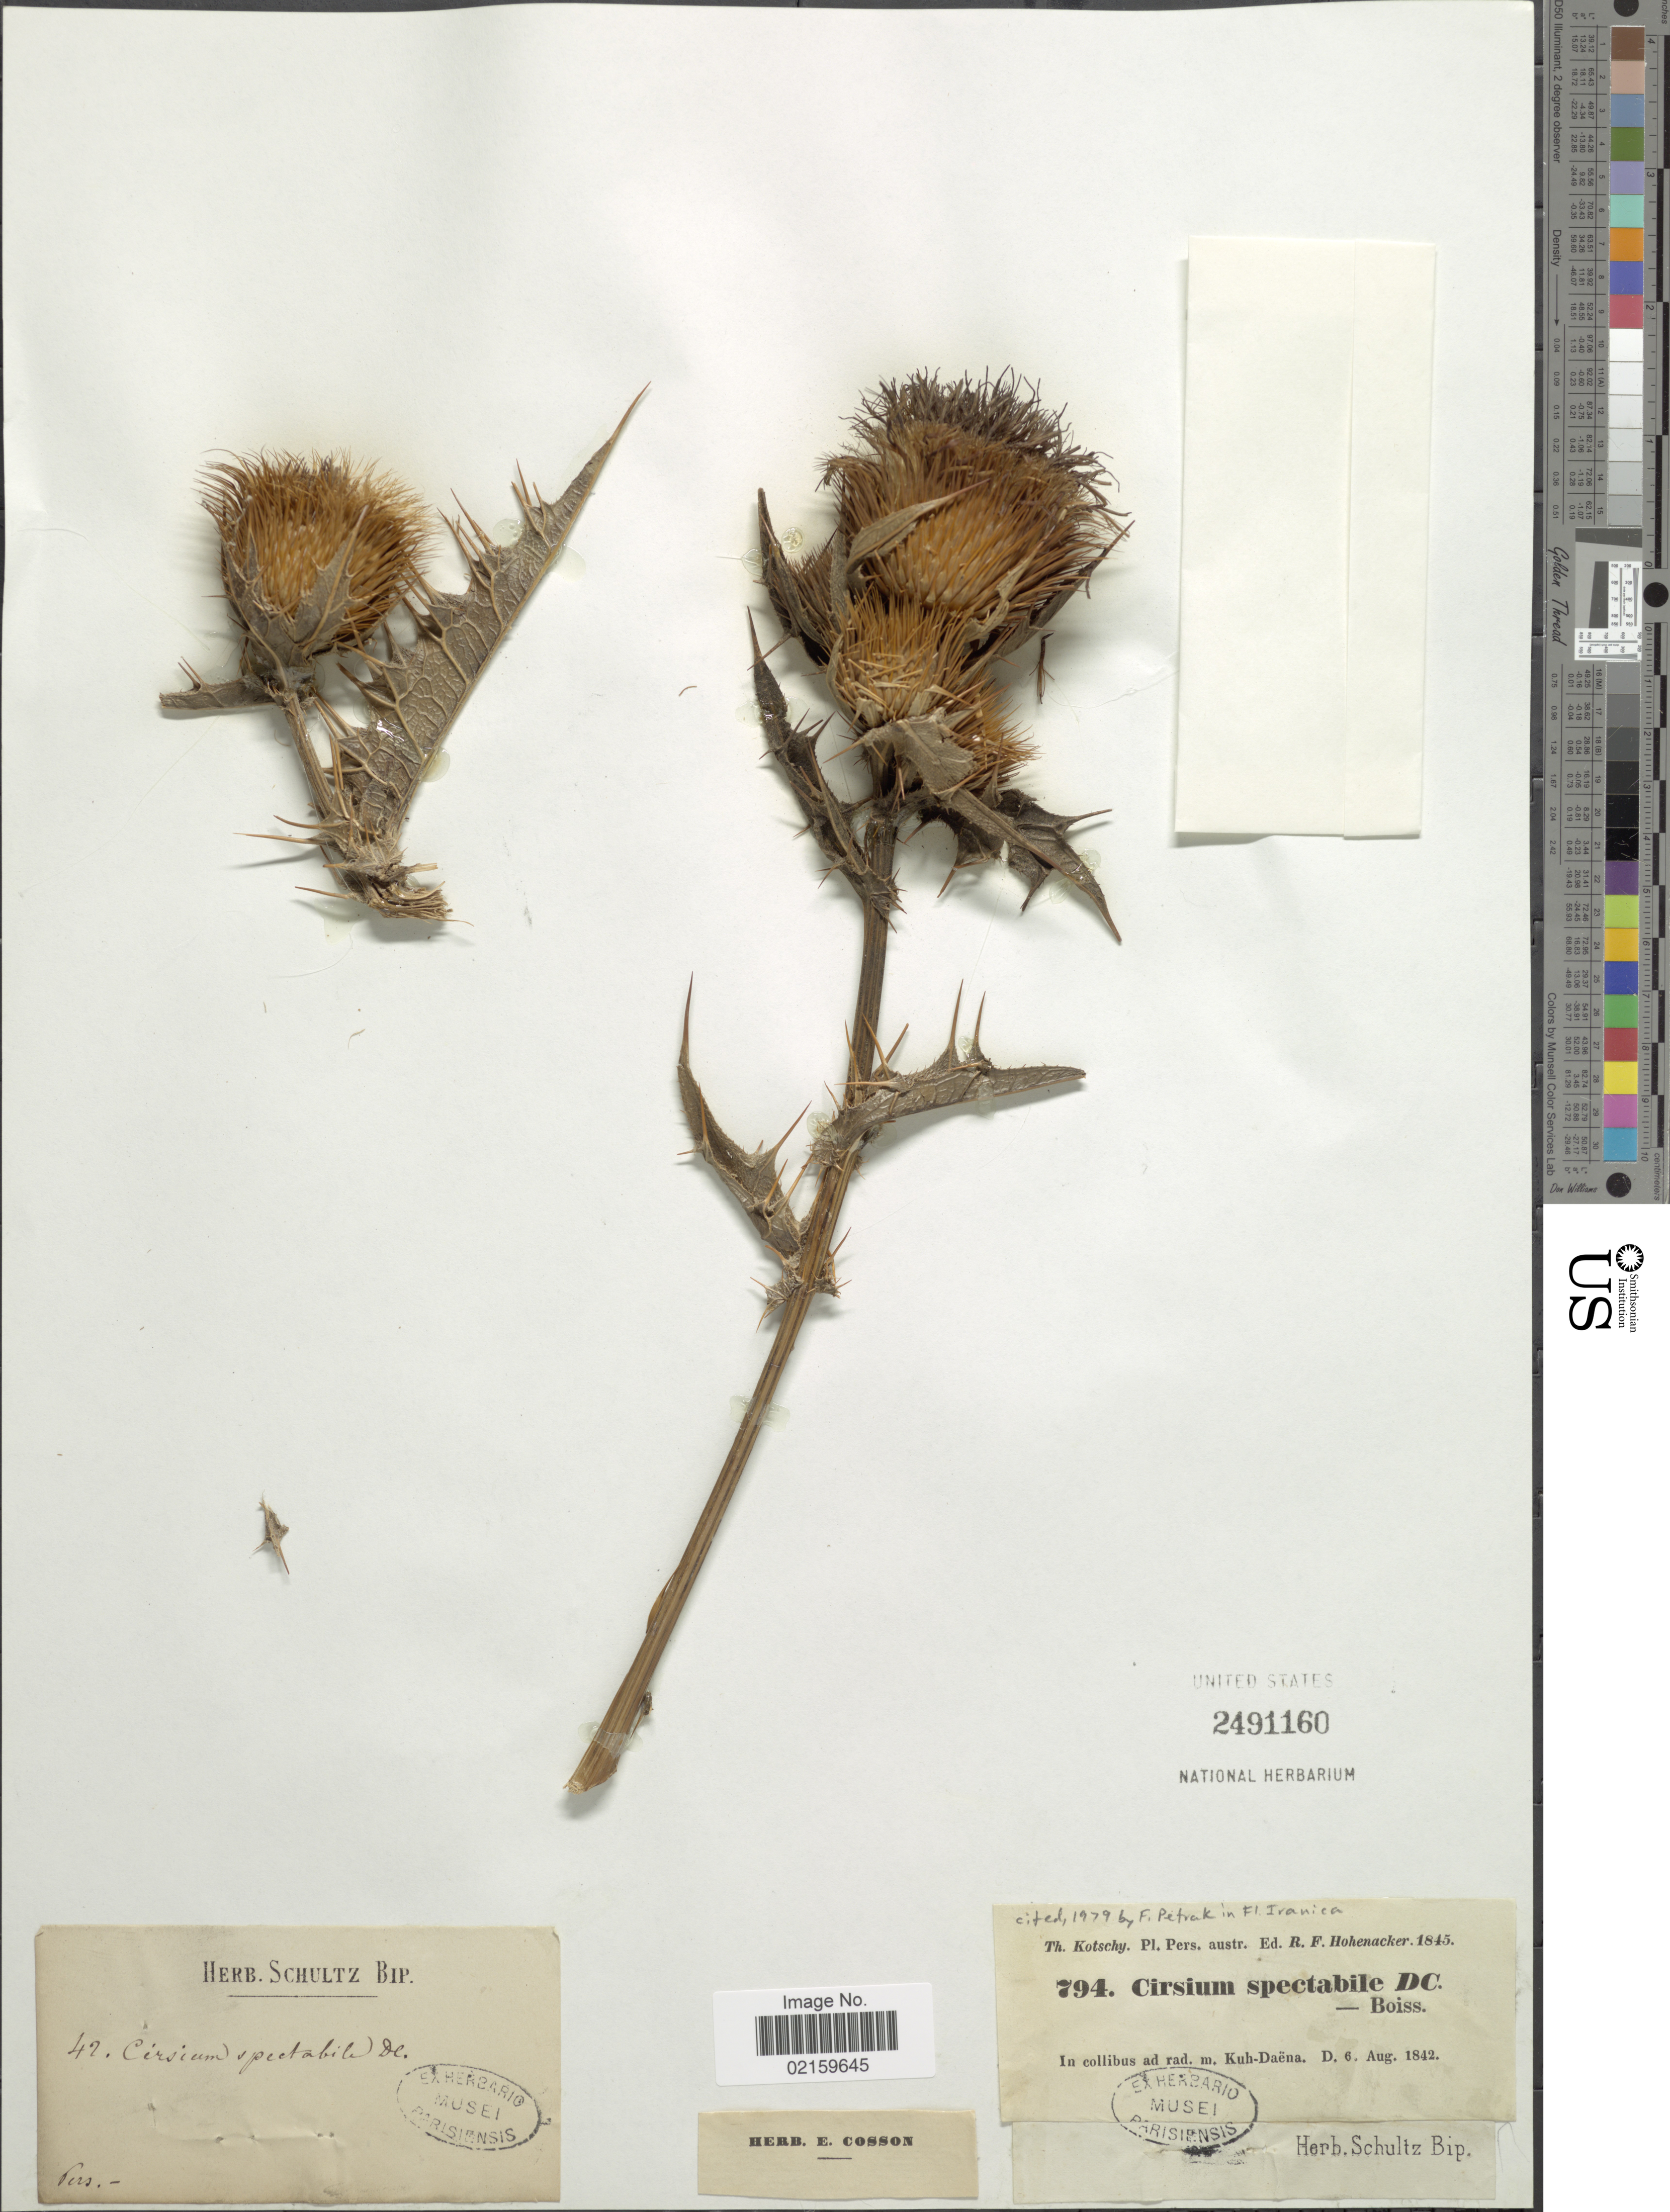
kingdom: Plantae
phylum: Tracheophyta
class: Magnoliopsida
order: Asterales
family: Asteraceae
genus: Cirsium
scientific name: Cirsium spectabile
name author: DC.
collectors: K. G. Kotschy & R. F. Hohenacker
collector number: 794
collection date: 1842-08-06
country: Iran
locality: In collibus ad rad. m. Kuh-Daena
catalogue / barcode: US 2491160